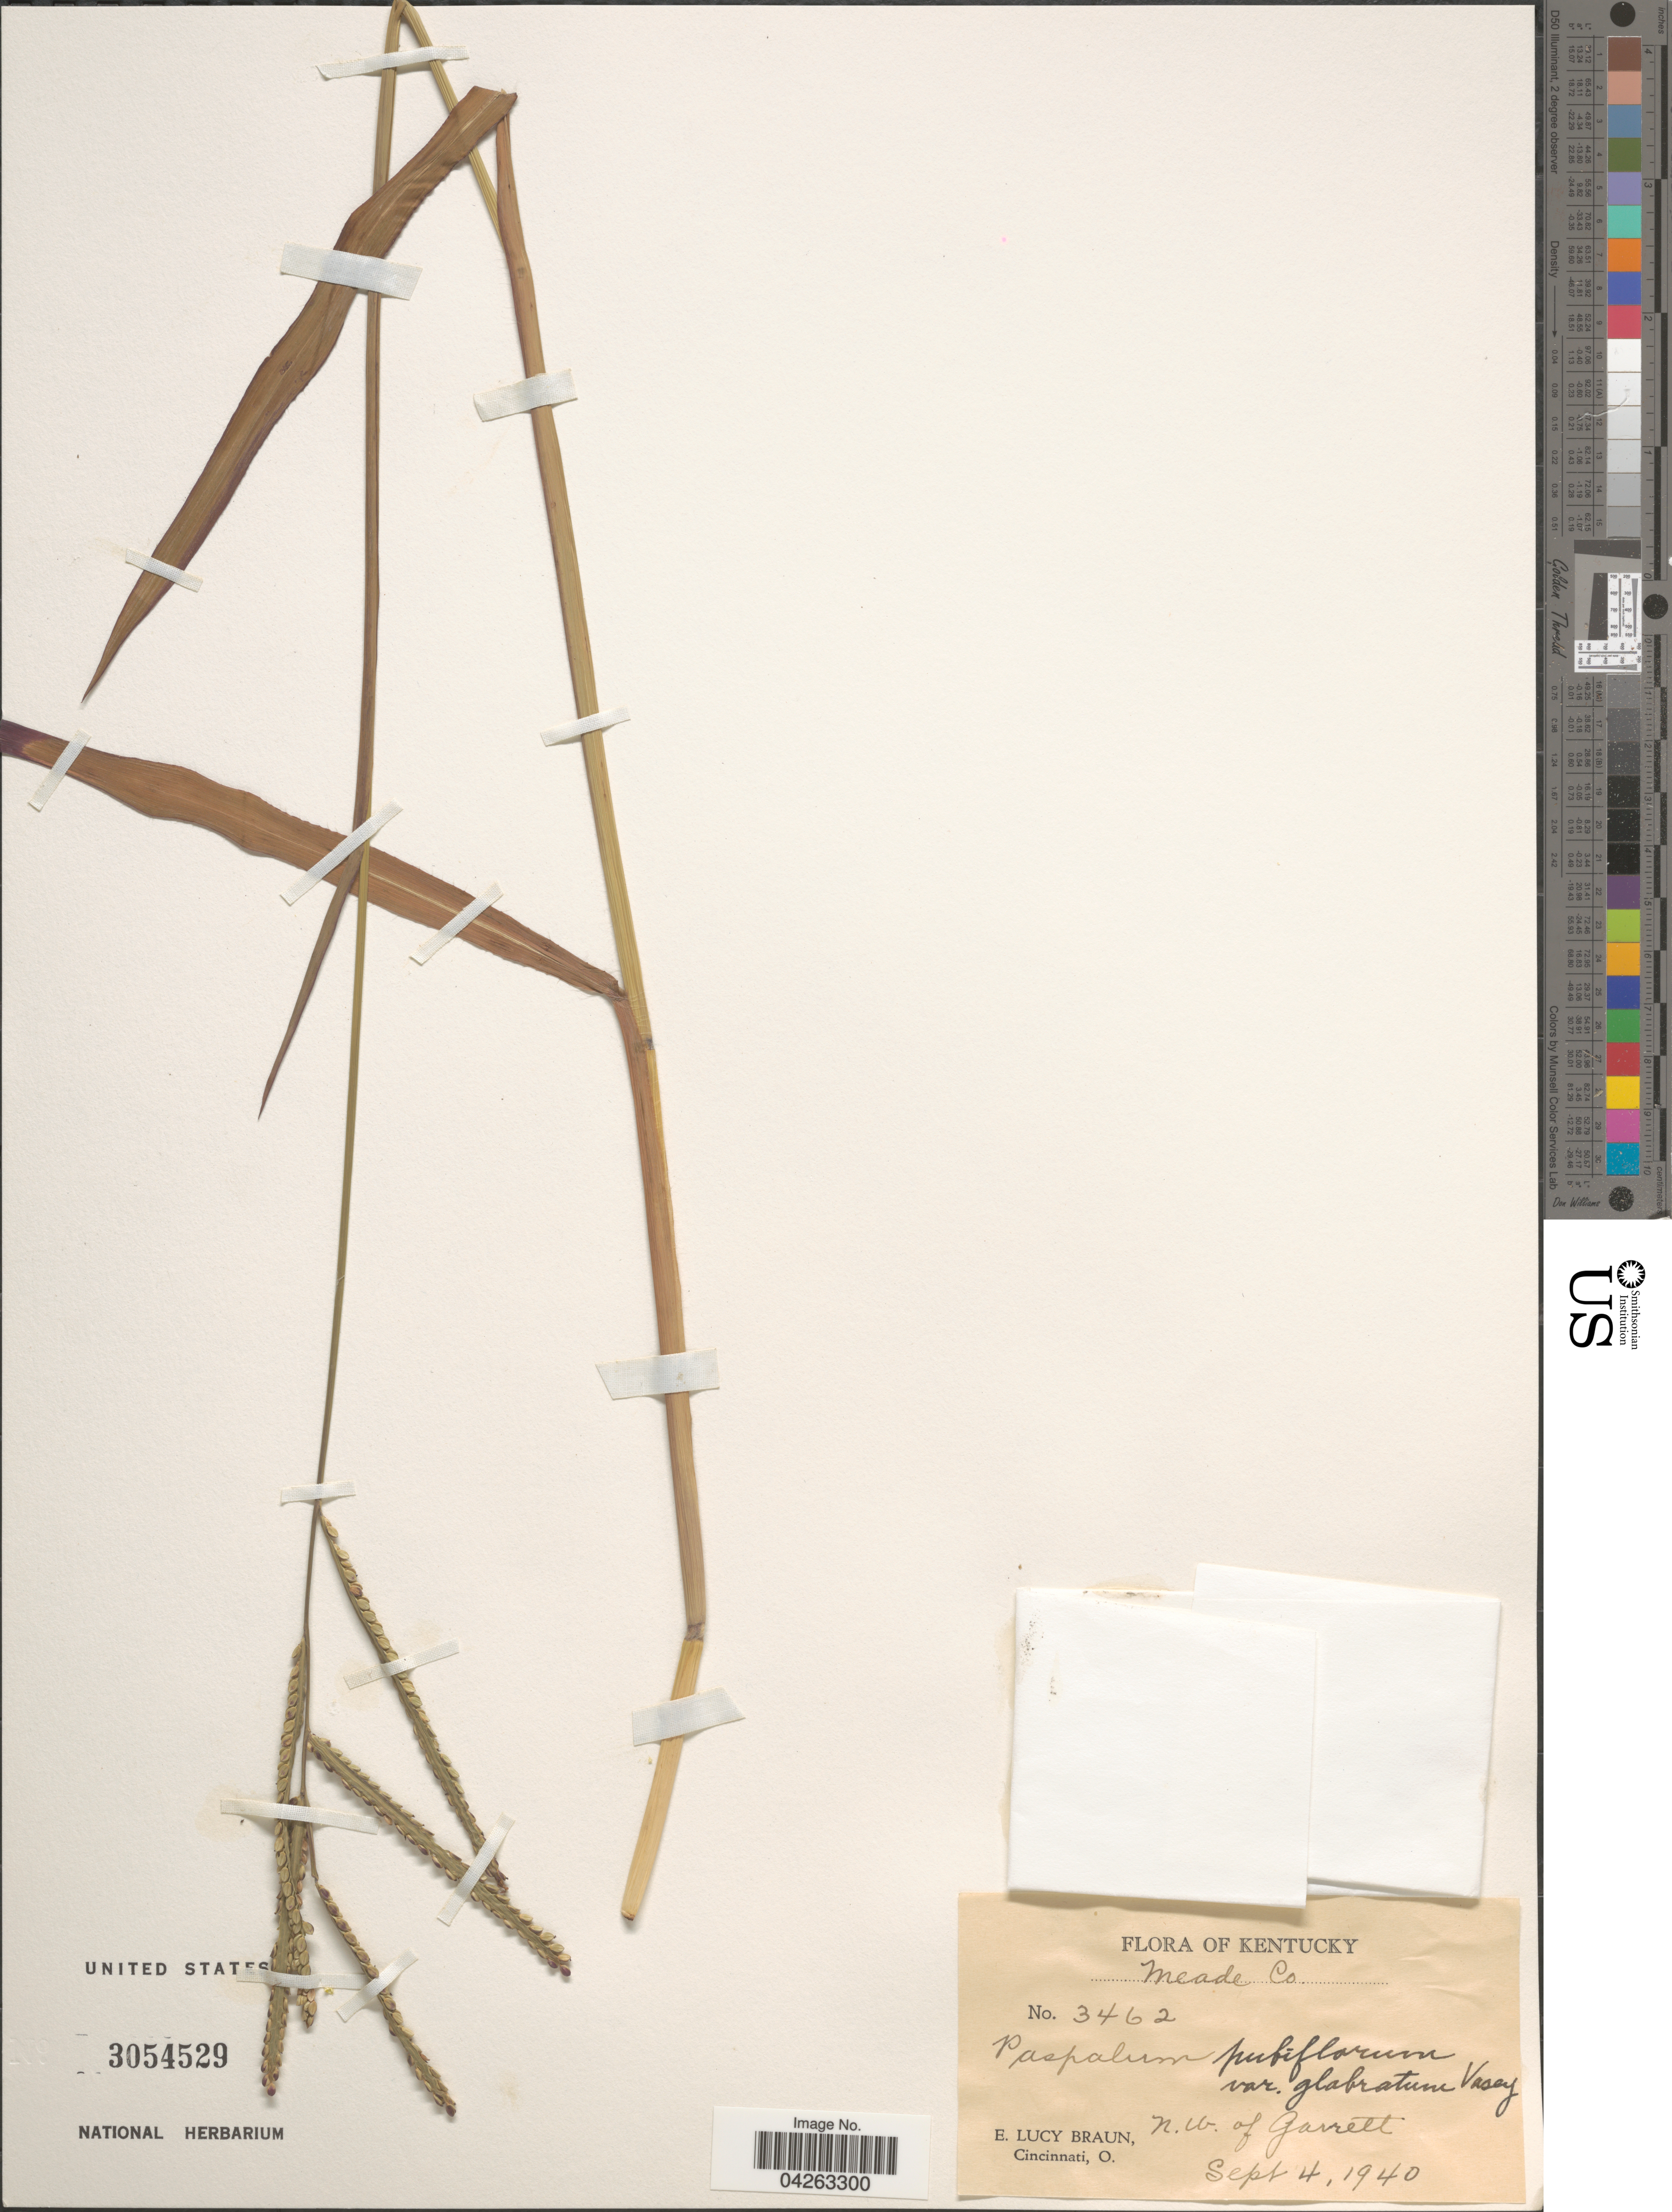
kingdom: Plantae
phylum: Tracheophyta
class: Liliopsida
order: Poales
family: Poaceae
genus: Paspalum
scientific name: Paspalum pubiflorum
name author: Rupr. ex E. Fourn.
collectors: E. L. Braun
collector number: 3462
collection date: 1940-09-04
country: United States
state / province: Kentucky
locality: Meade Co. N. W. of Garrett.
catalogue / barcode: US 3054529